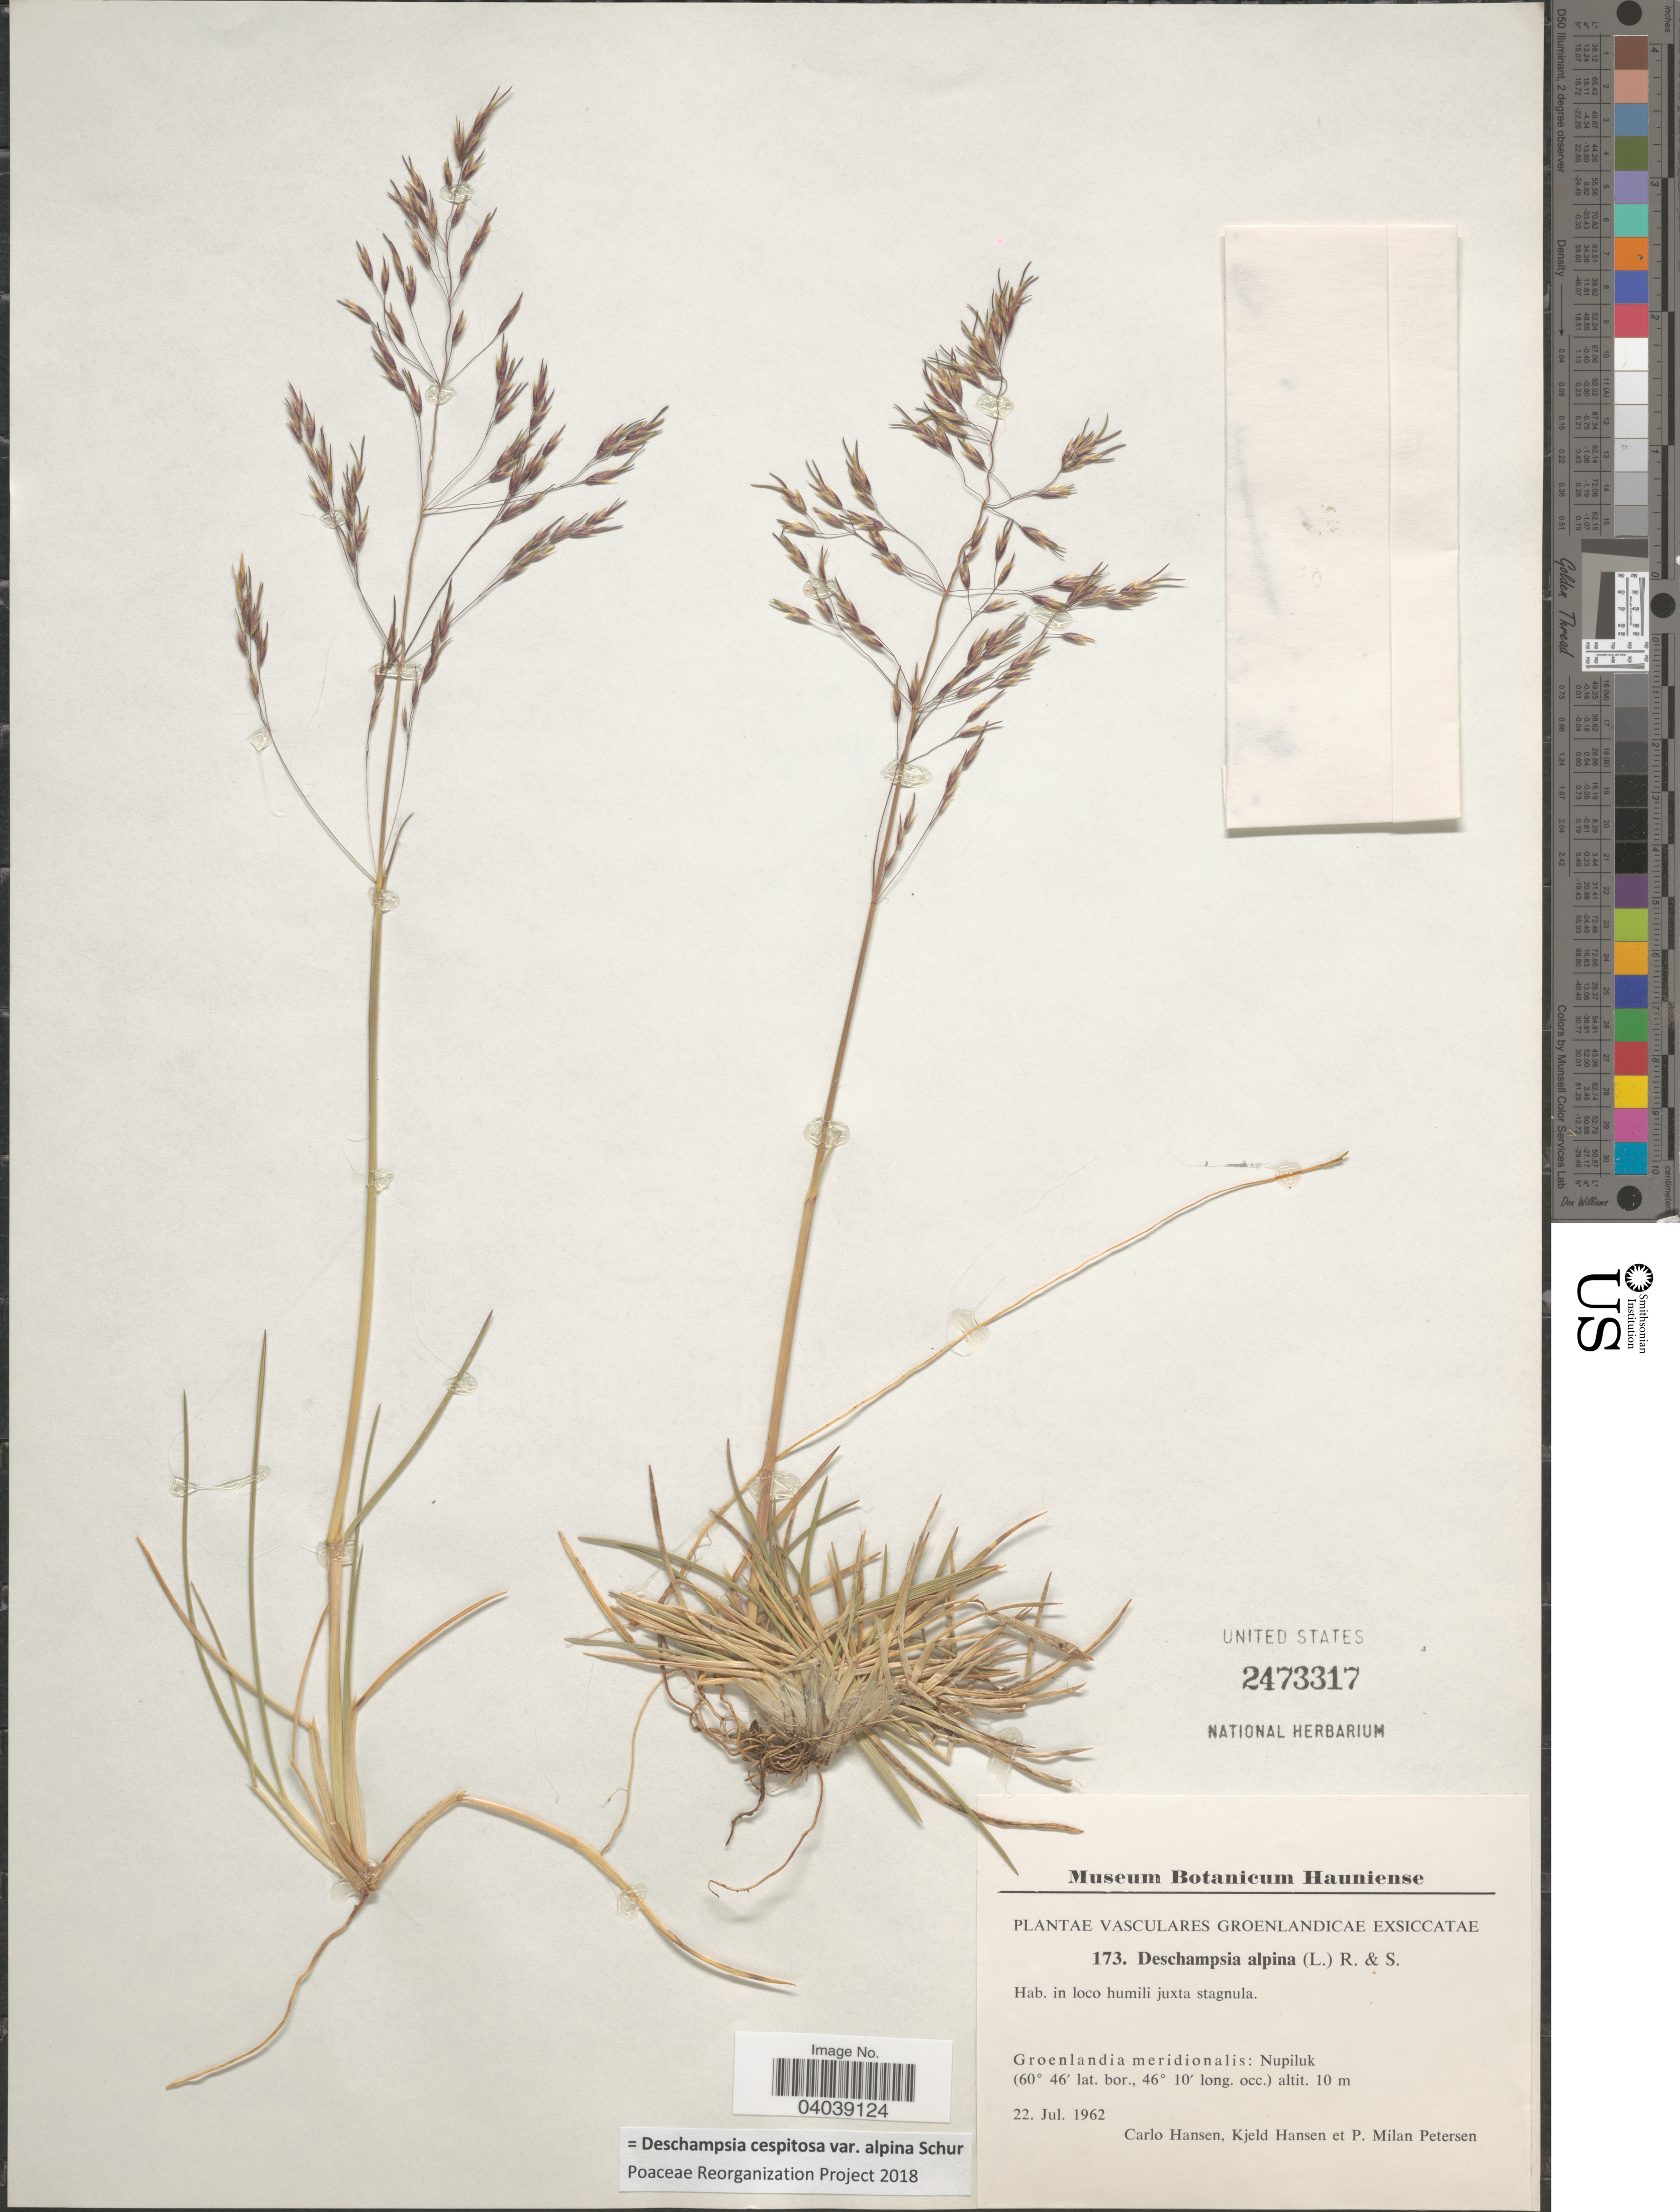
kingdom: Plantae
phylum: Tracheophyta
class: Liliopsida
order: Poales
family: Poaceae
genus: Deschampsia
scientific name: Deschampsia cespitosa var. alpina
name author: Vasey ex W.J. Beal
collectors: C. Hansen, K. Hansen & P. M. Peterson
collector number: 173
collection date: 1962-07-22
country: Greenland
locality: Vasculares Groenlandicae. Groenlandia meridionalis: Nupiluk.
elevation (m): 10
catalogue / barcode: US 2473317